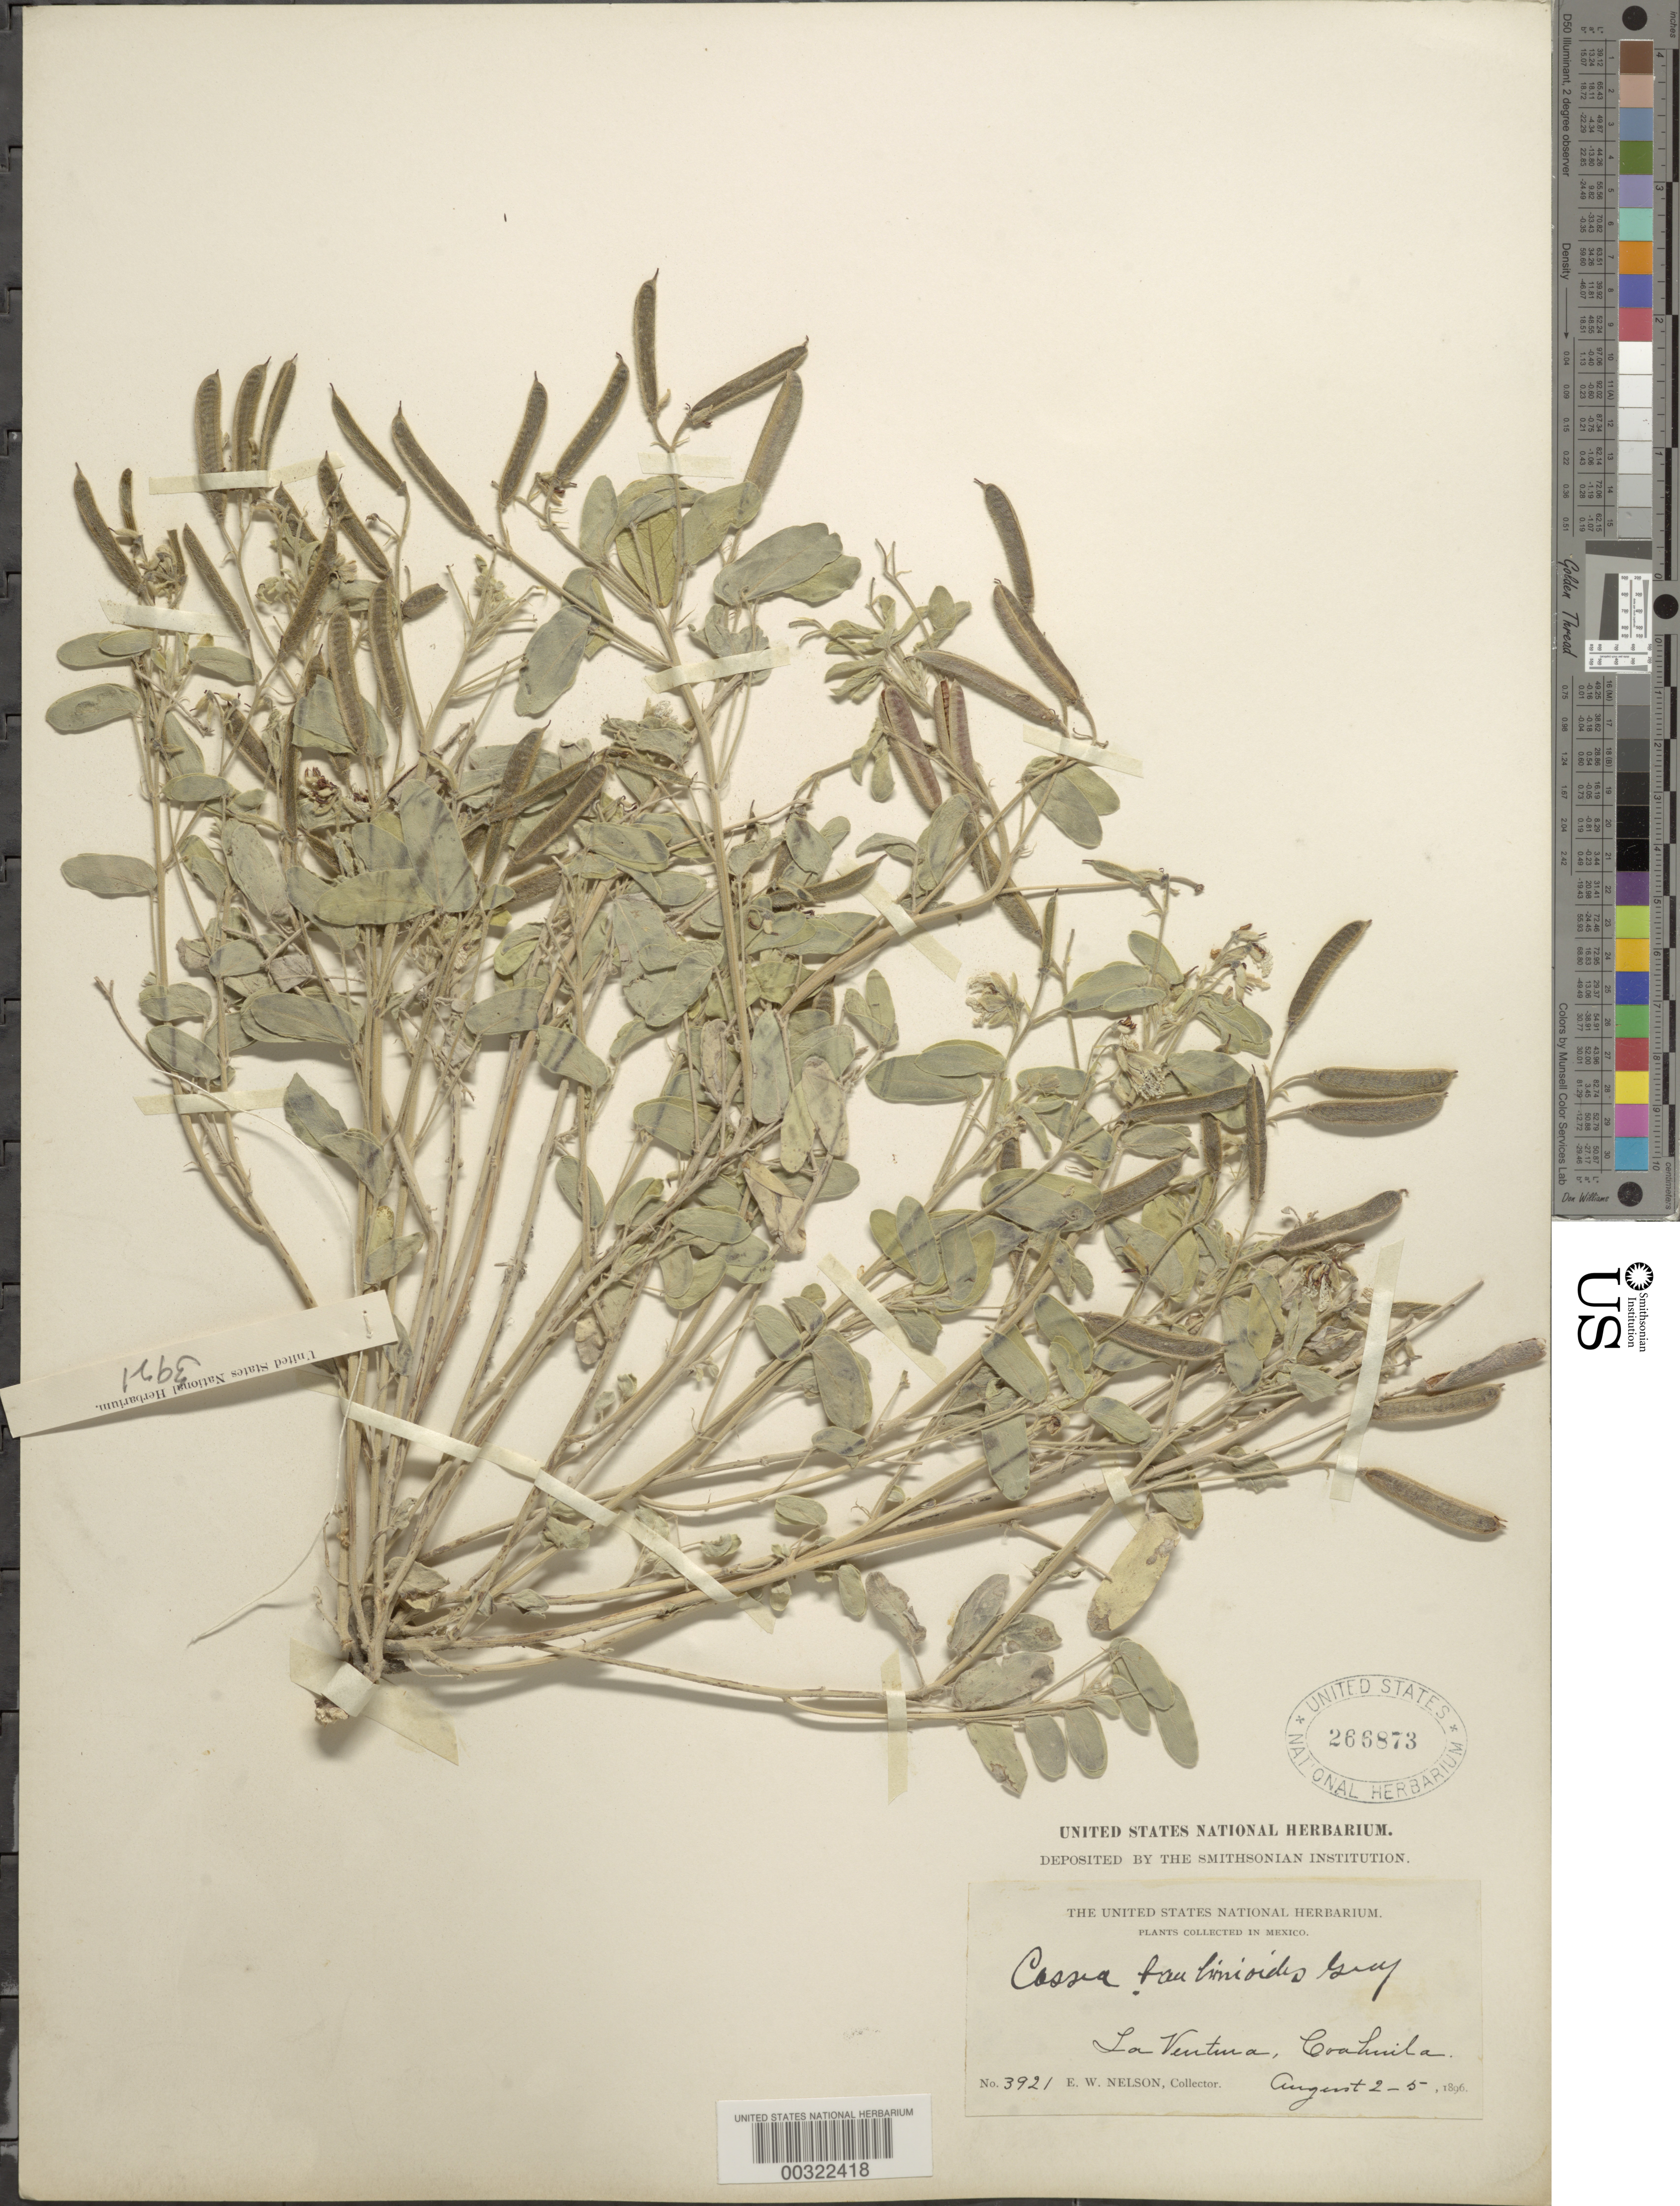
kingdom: Plantae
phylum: Tracheophyta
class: Magnoliopsida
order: Fabales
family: Fabaceae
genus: Senna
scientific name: Senna bauhinioides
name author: (A. Gray) H.S. Irwin & Barneby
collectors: E. W. Nelson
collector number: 3921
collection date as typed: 02 Aug 1896 to 05 Aug 1896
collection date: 1896-08-02/1896-08-05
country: Mexico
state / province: Coahuila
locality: La Ventura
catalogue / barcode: US 266873